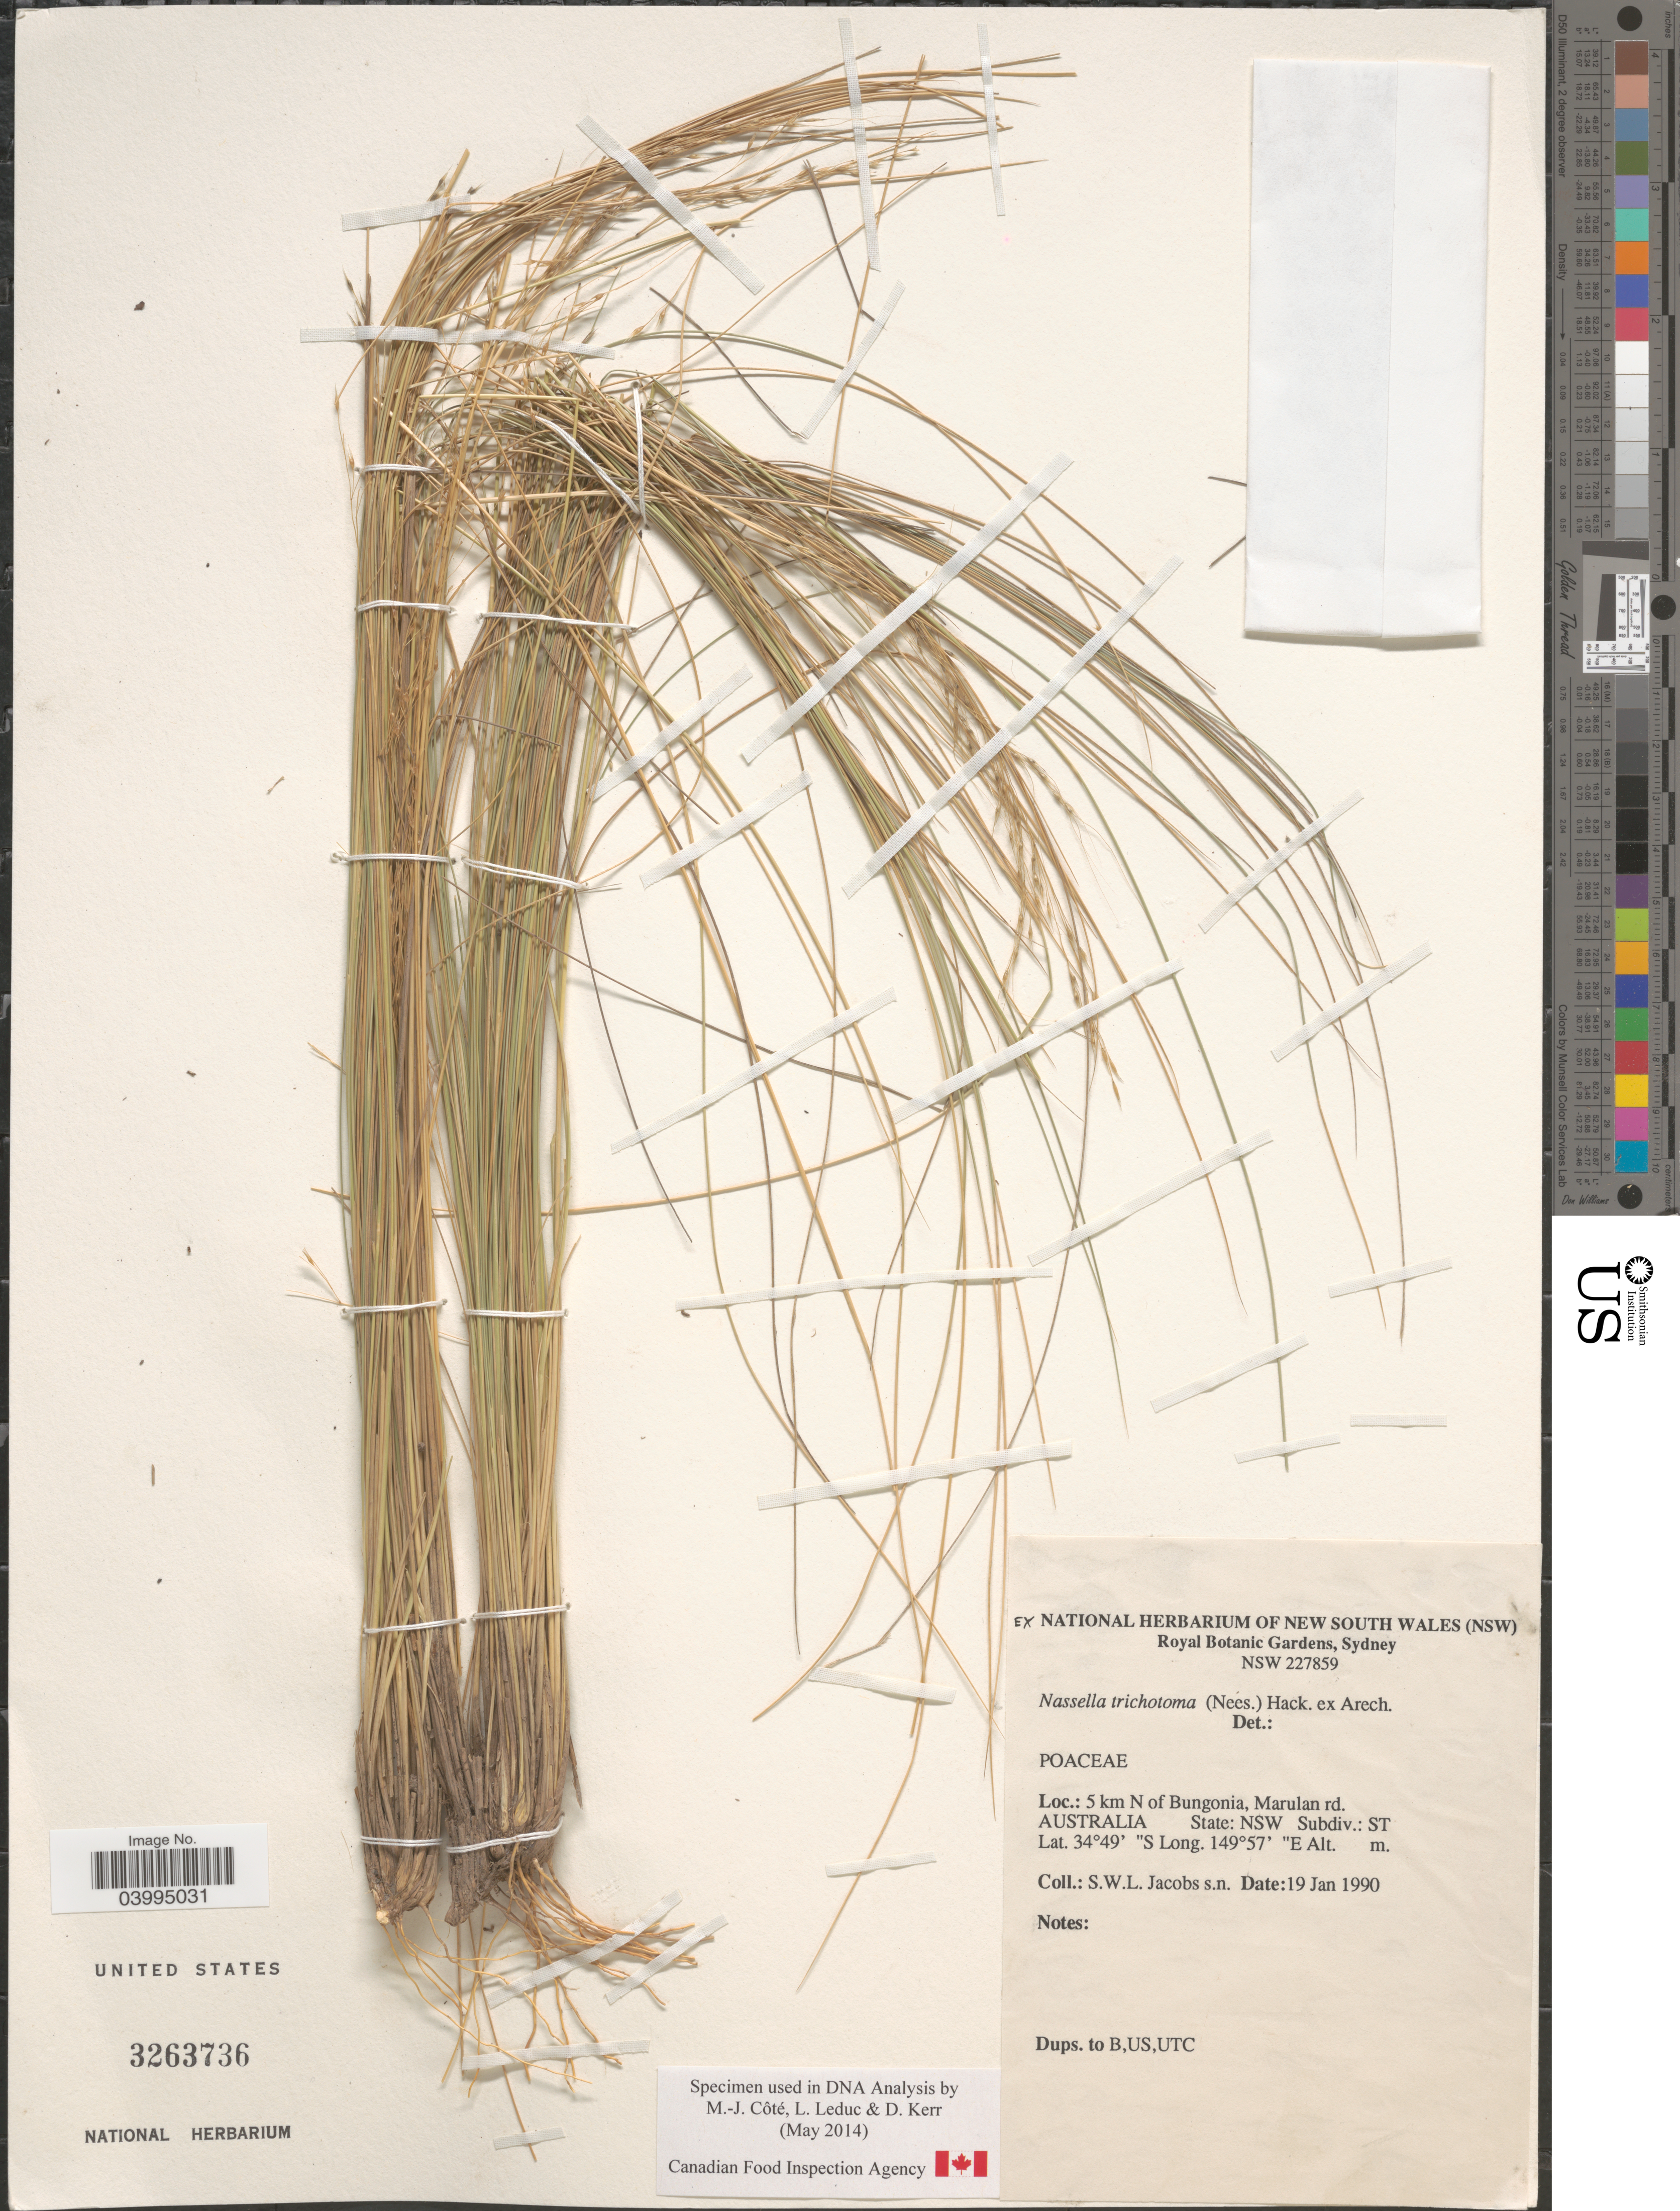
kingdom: Plantae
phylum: Tracheophyta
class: Liliopsida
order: Poales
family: Poaceae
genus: Nassella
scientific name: Nassella trichotoma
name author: (Ness) Hack. ex Arechav.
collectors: S. W. L. Jacobs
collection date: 1990-01-19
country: Australia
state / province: New South Wales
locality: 5 km N of Bungonia, Marulan rd. Subdiv.: ST.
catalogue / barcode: US 3263736